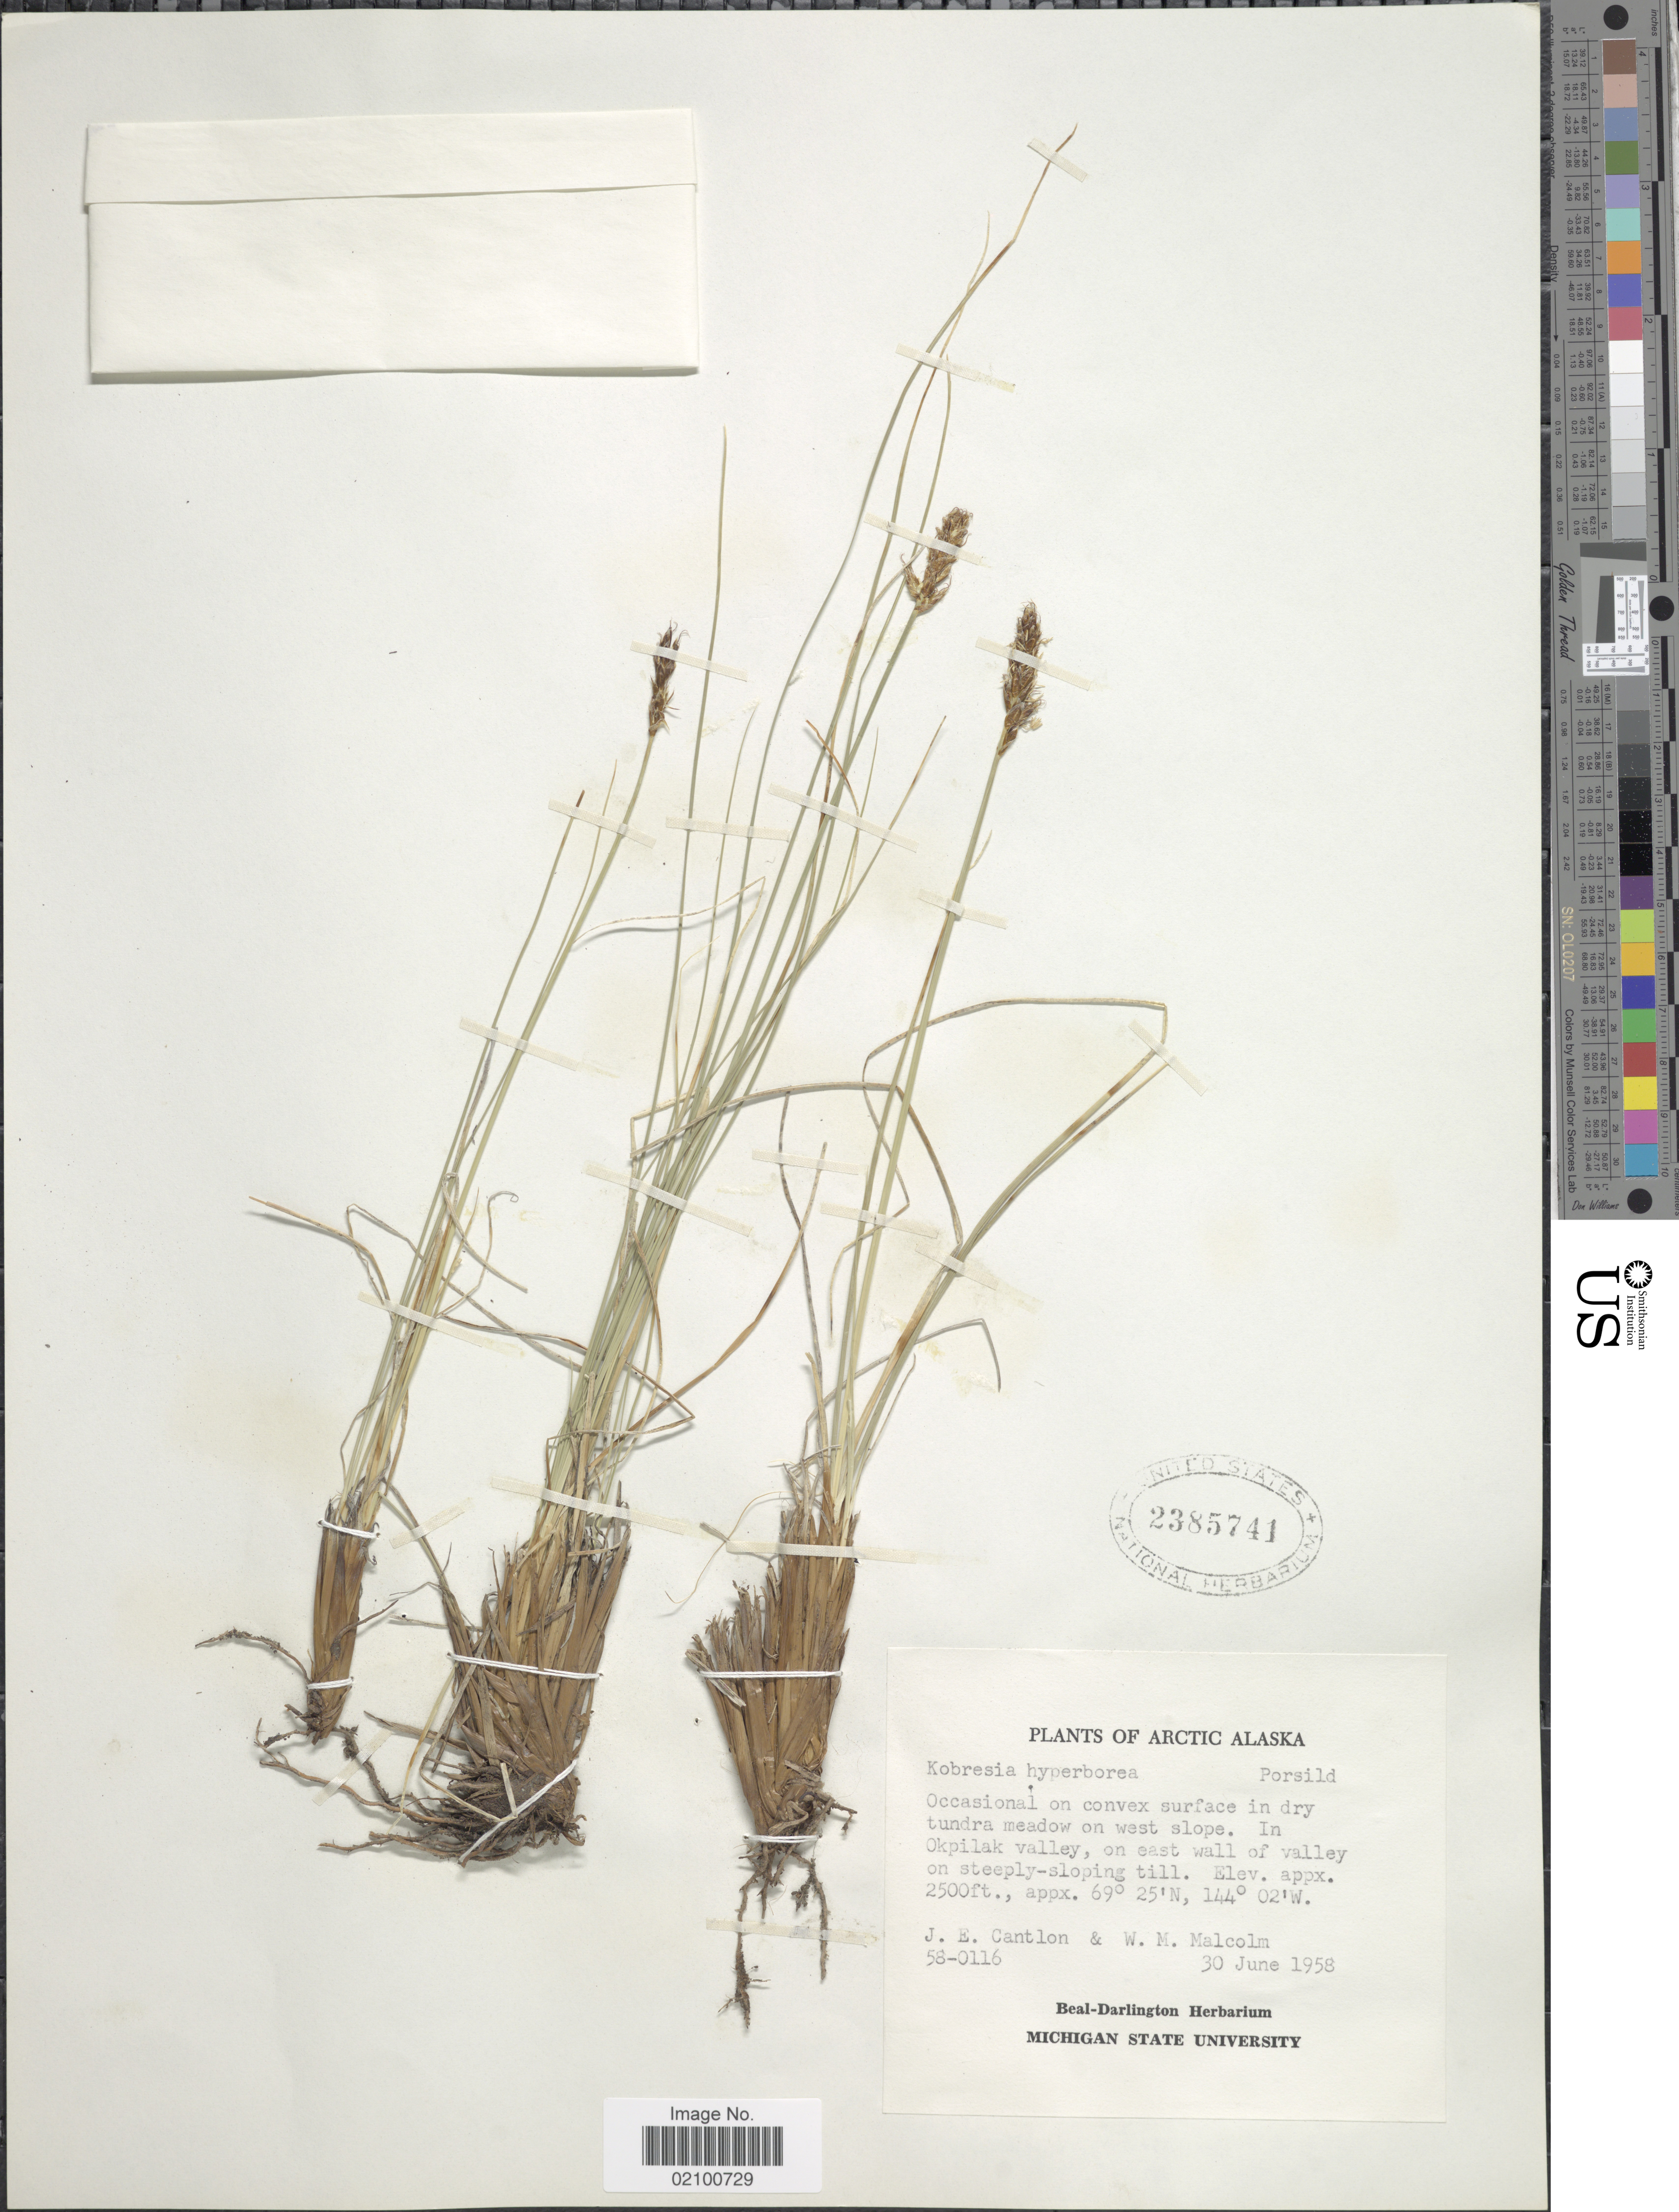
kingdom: Plantae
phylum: Tracheophyta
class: Liliopsida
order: Poales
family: Cyperaceae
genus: Carex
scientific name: Carex borealipolaris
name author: S.R. Zhang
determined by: Strong, M. T., (US), Smithsonian Institution - National Museum of Natural History (UNITED STATES)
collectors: J. Cantlon & W. Malcolm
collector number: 58-0116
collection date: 1958-06-30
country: United States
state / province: Alaska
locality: Arctic Alaska, Okpilak Valley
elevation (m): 762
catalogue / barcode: US 2385741